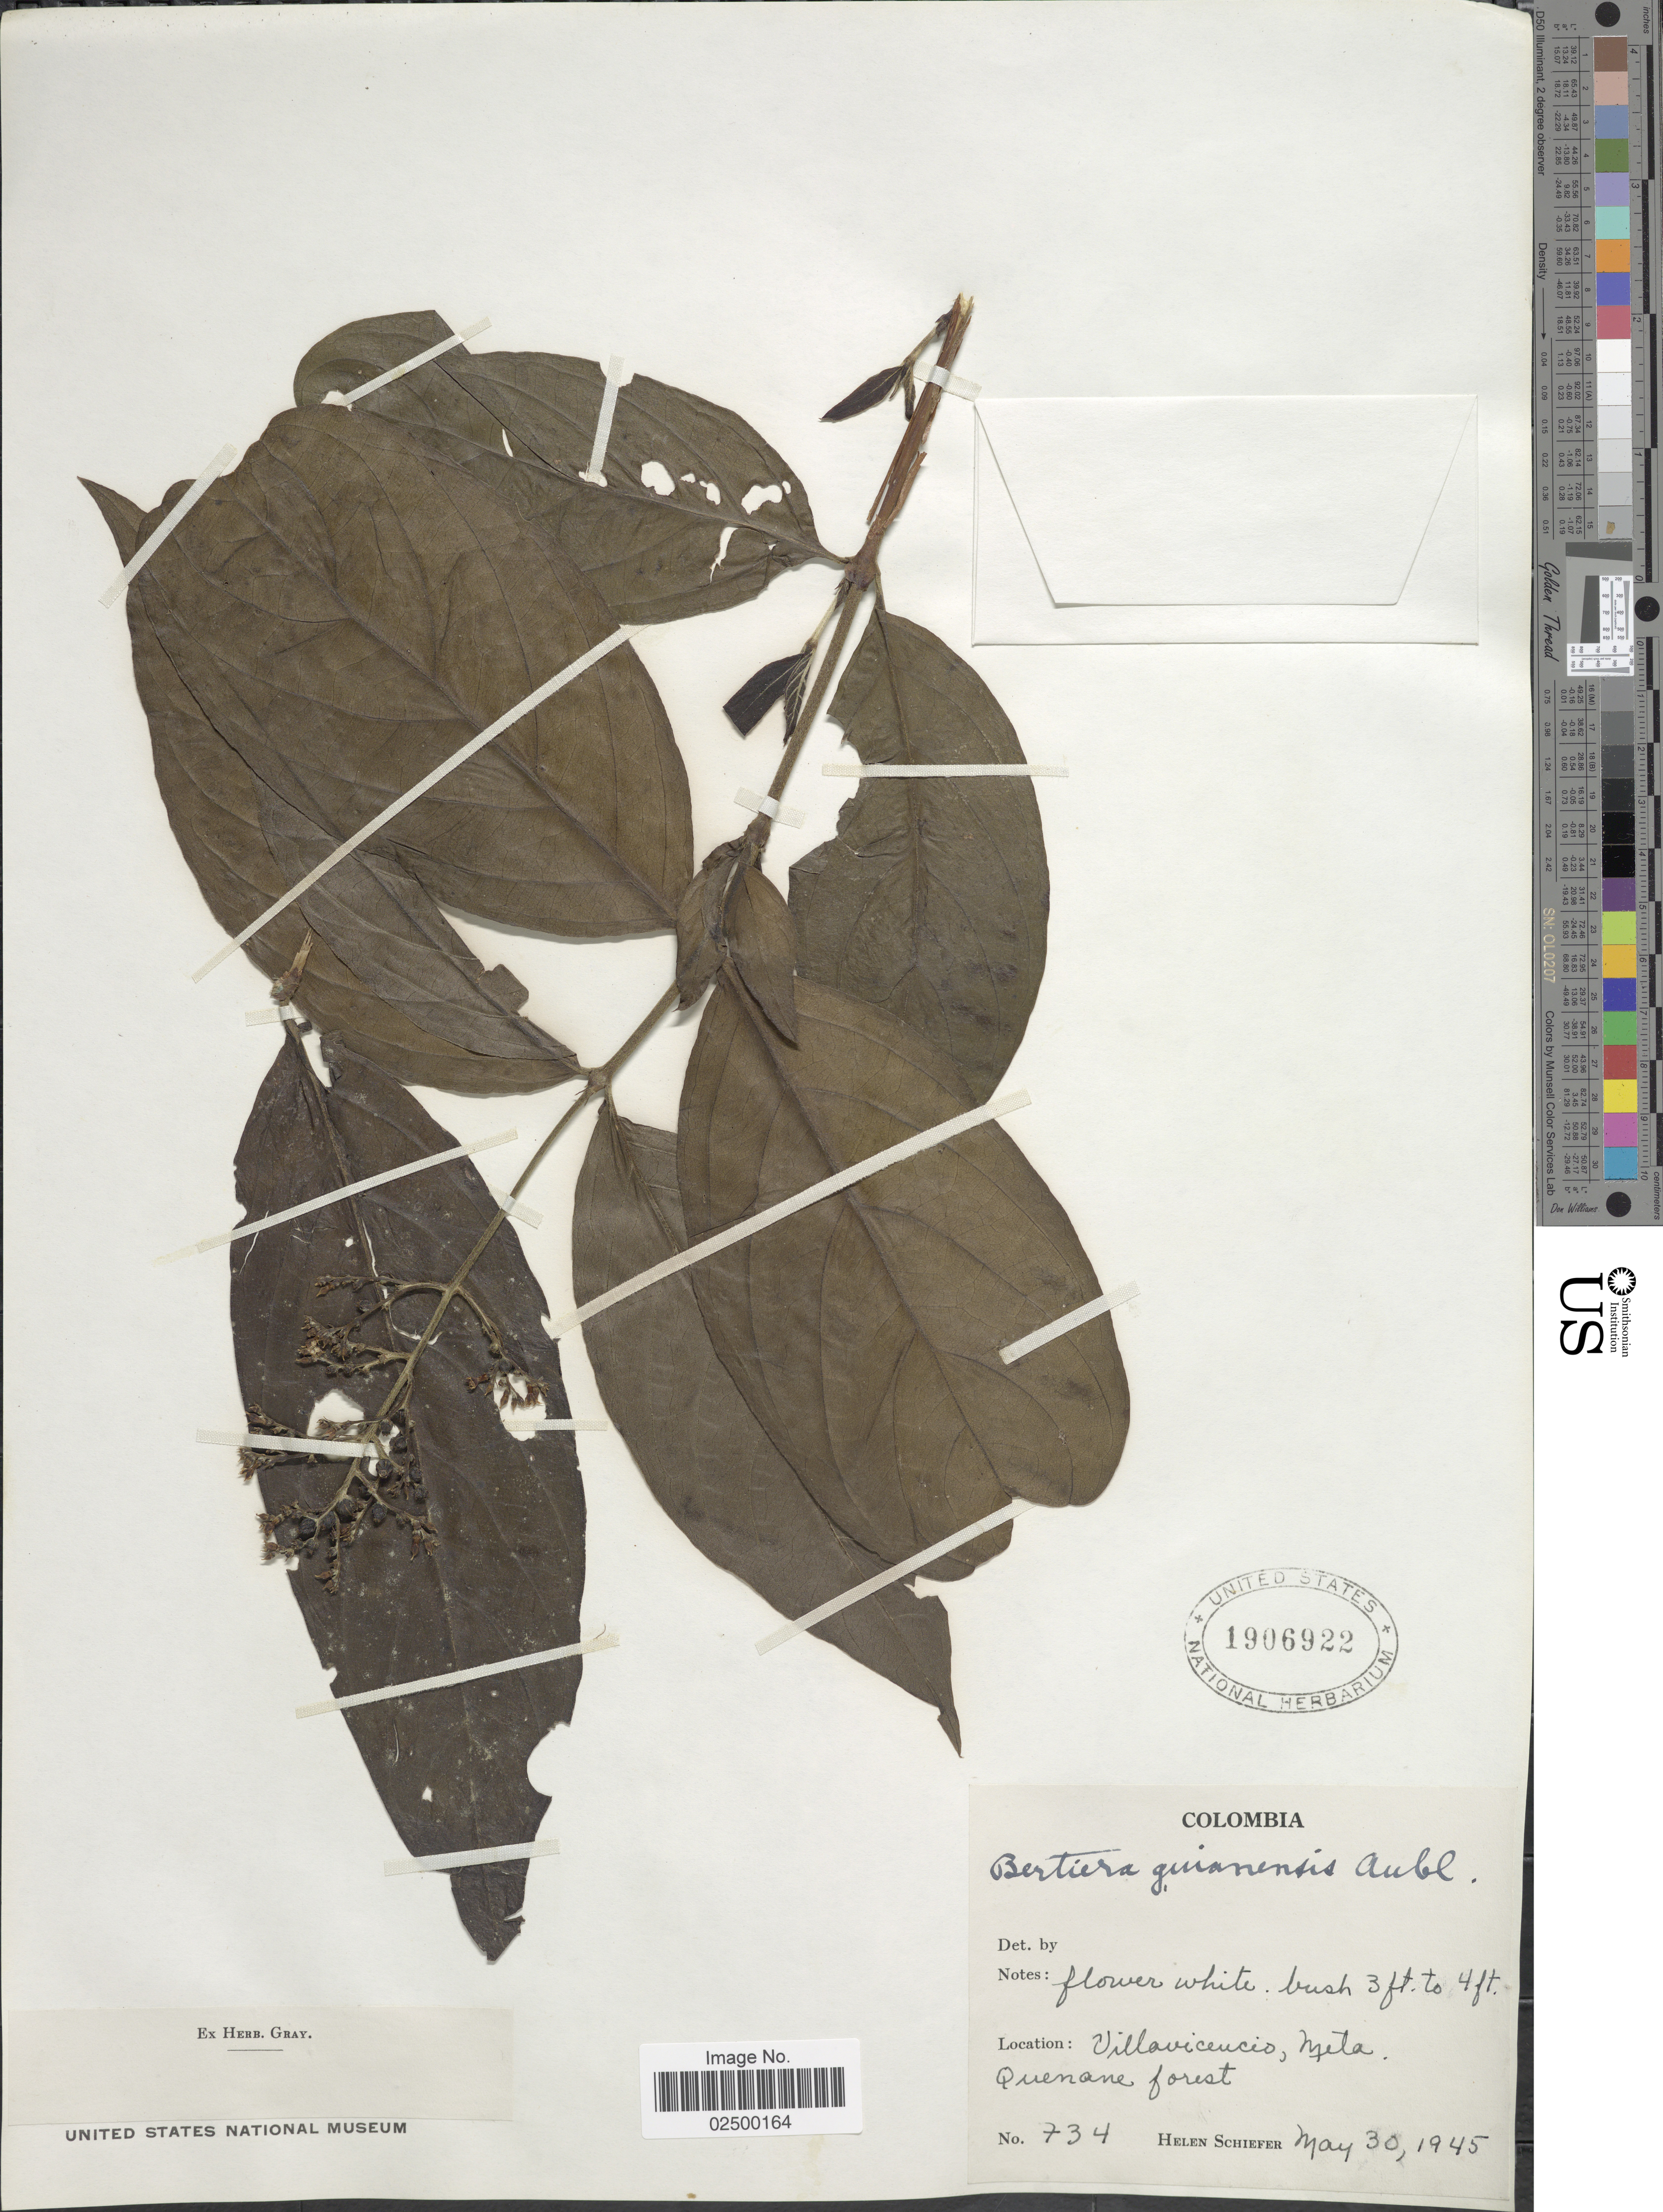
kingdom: Plantae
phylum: Tracheophyta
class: Magnoliopsida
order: Gentianales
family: Rubiaceae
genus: Bertiera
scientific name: Bertiera guianensis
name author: Aubl.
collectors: H. Schiefer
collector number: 734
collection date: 1945-05-30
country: Colombia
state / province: Meta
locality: Villavicencio Quename forest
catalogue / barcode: US 1906922